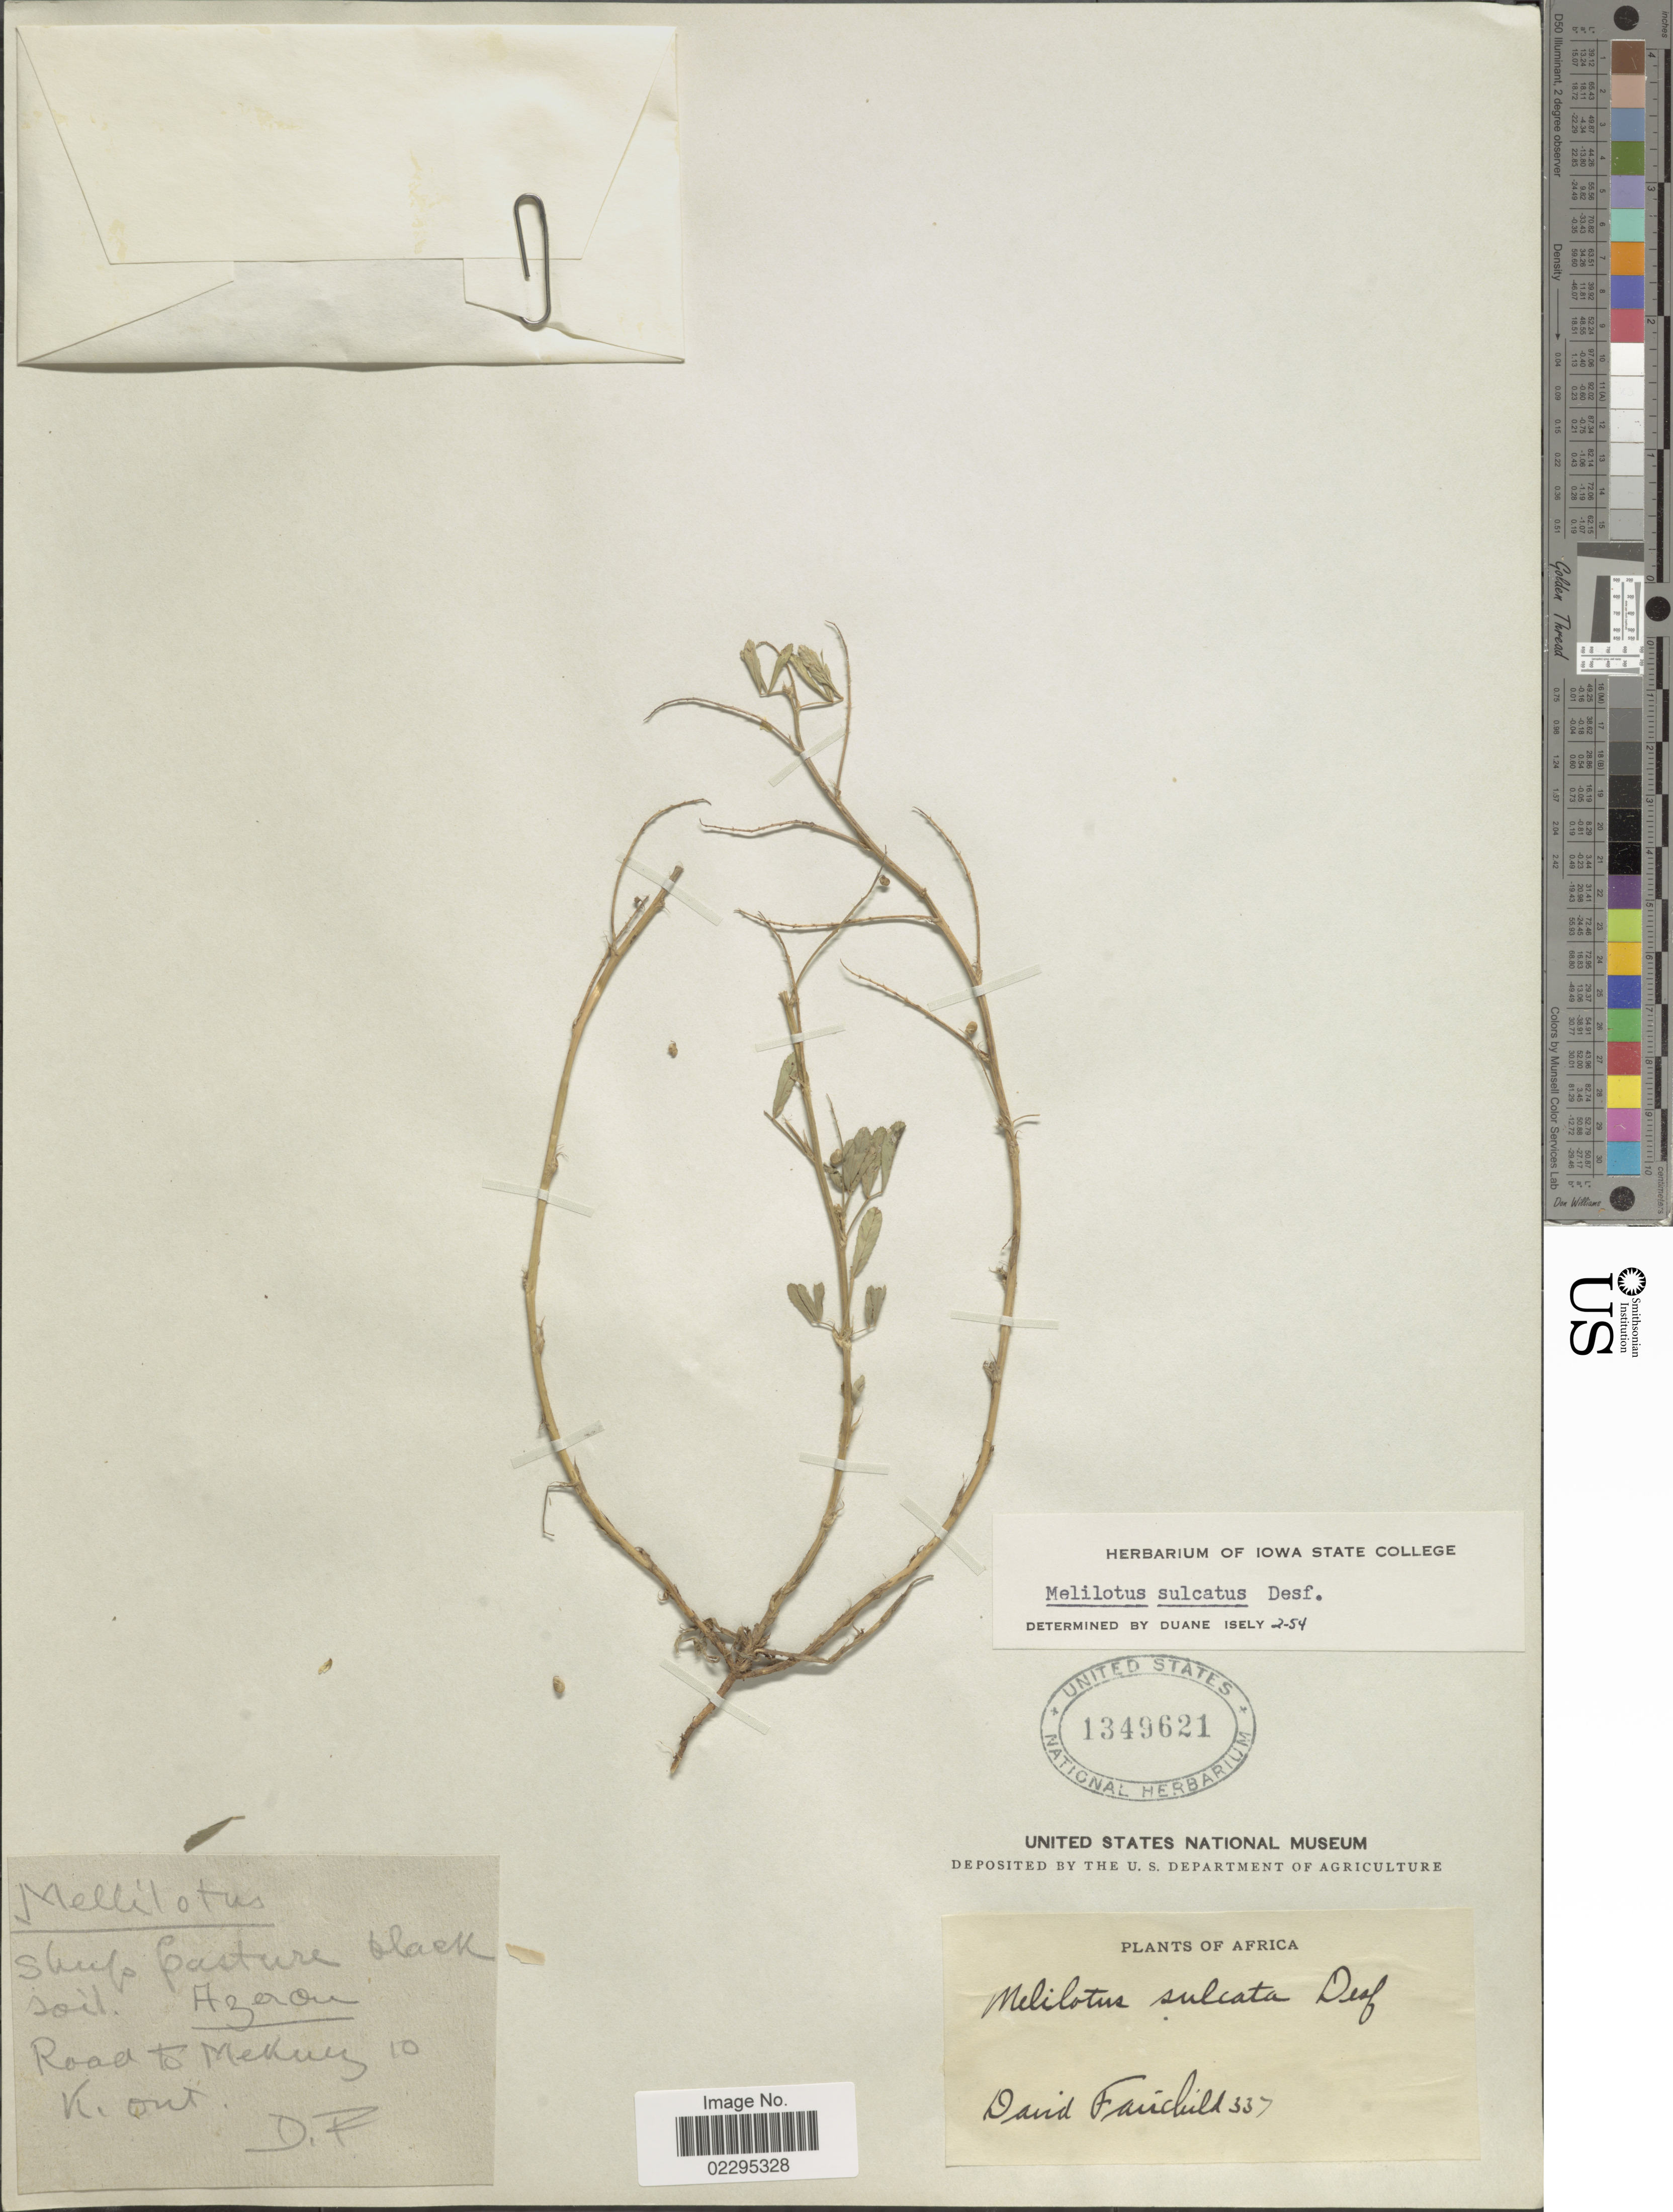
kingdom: Plantae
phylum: Tracheophyta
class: Magnoliopsida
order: Fabales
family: Fabaceae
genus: Melilotus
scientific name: Melilotus sulcatus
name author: Desf.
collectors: D. Fairchild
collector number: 337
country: Morocco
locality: Africa. Road to Meknes.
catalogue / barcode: US 1349621